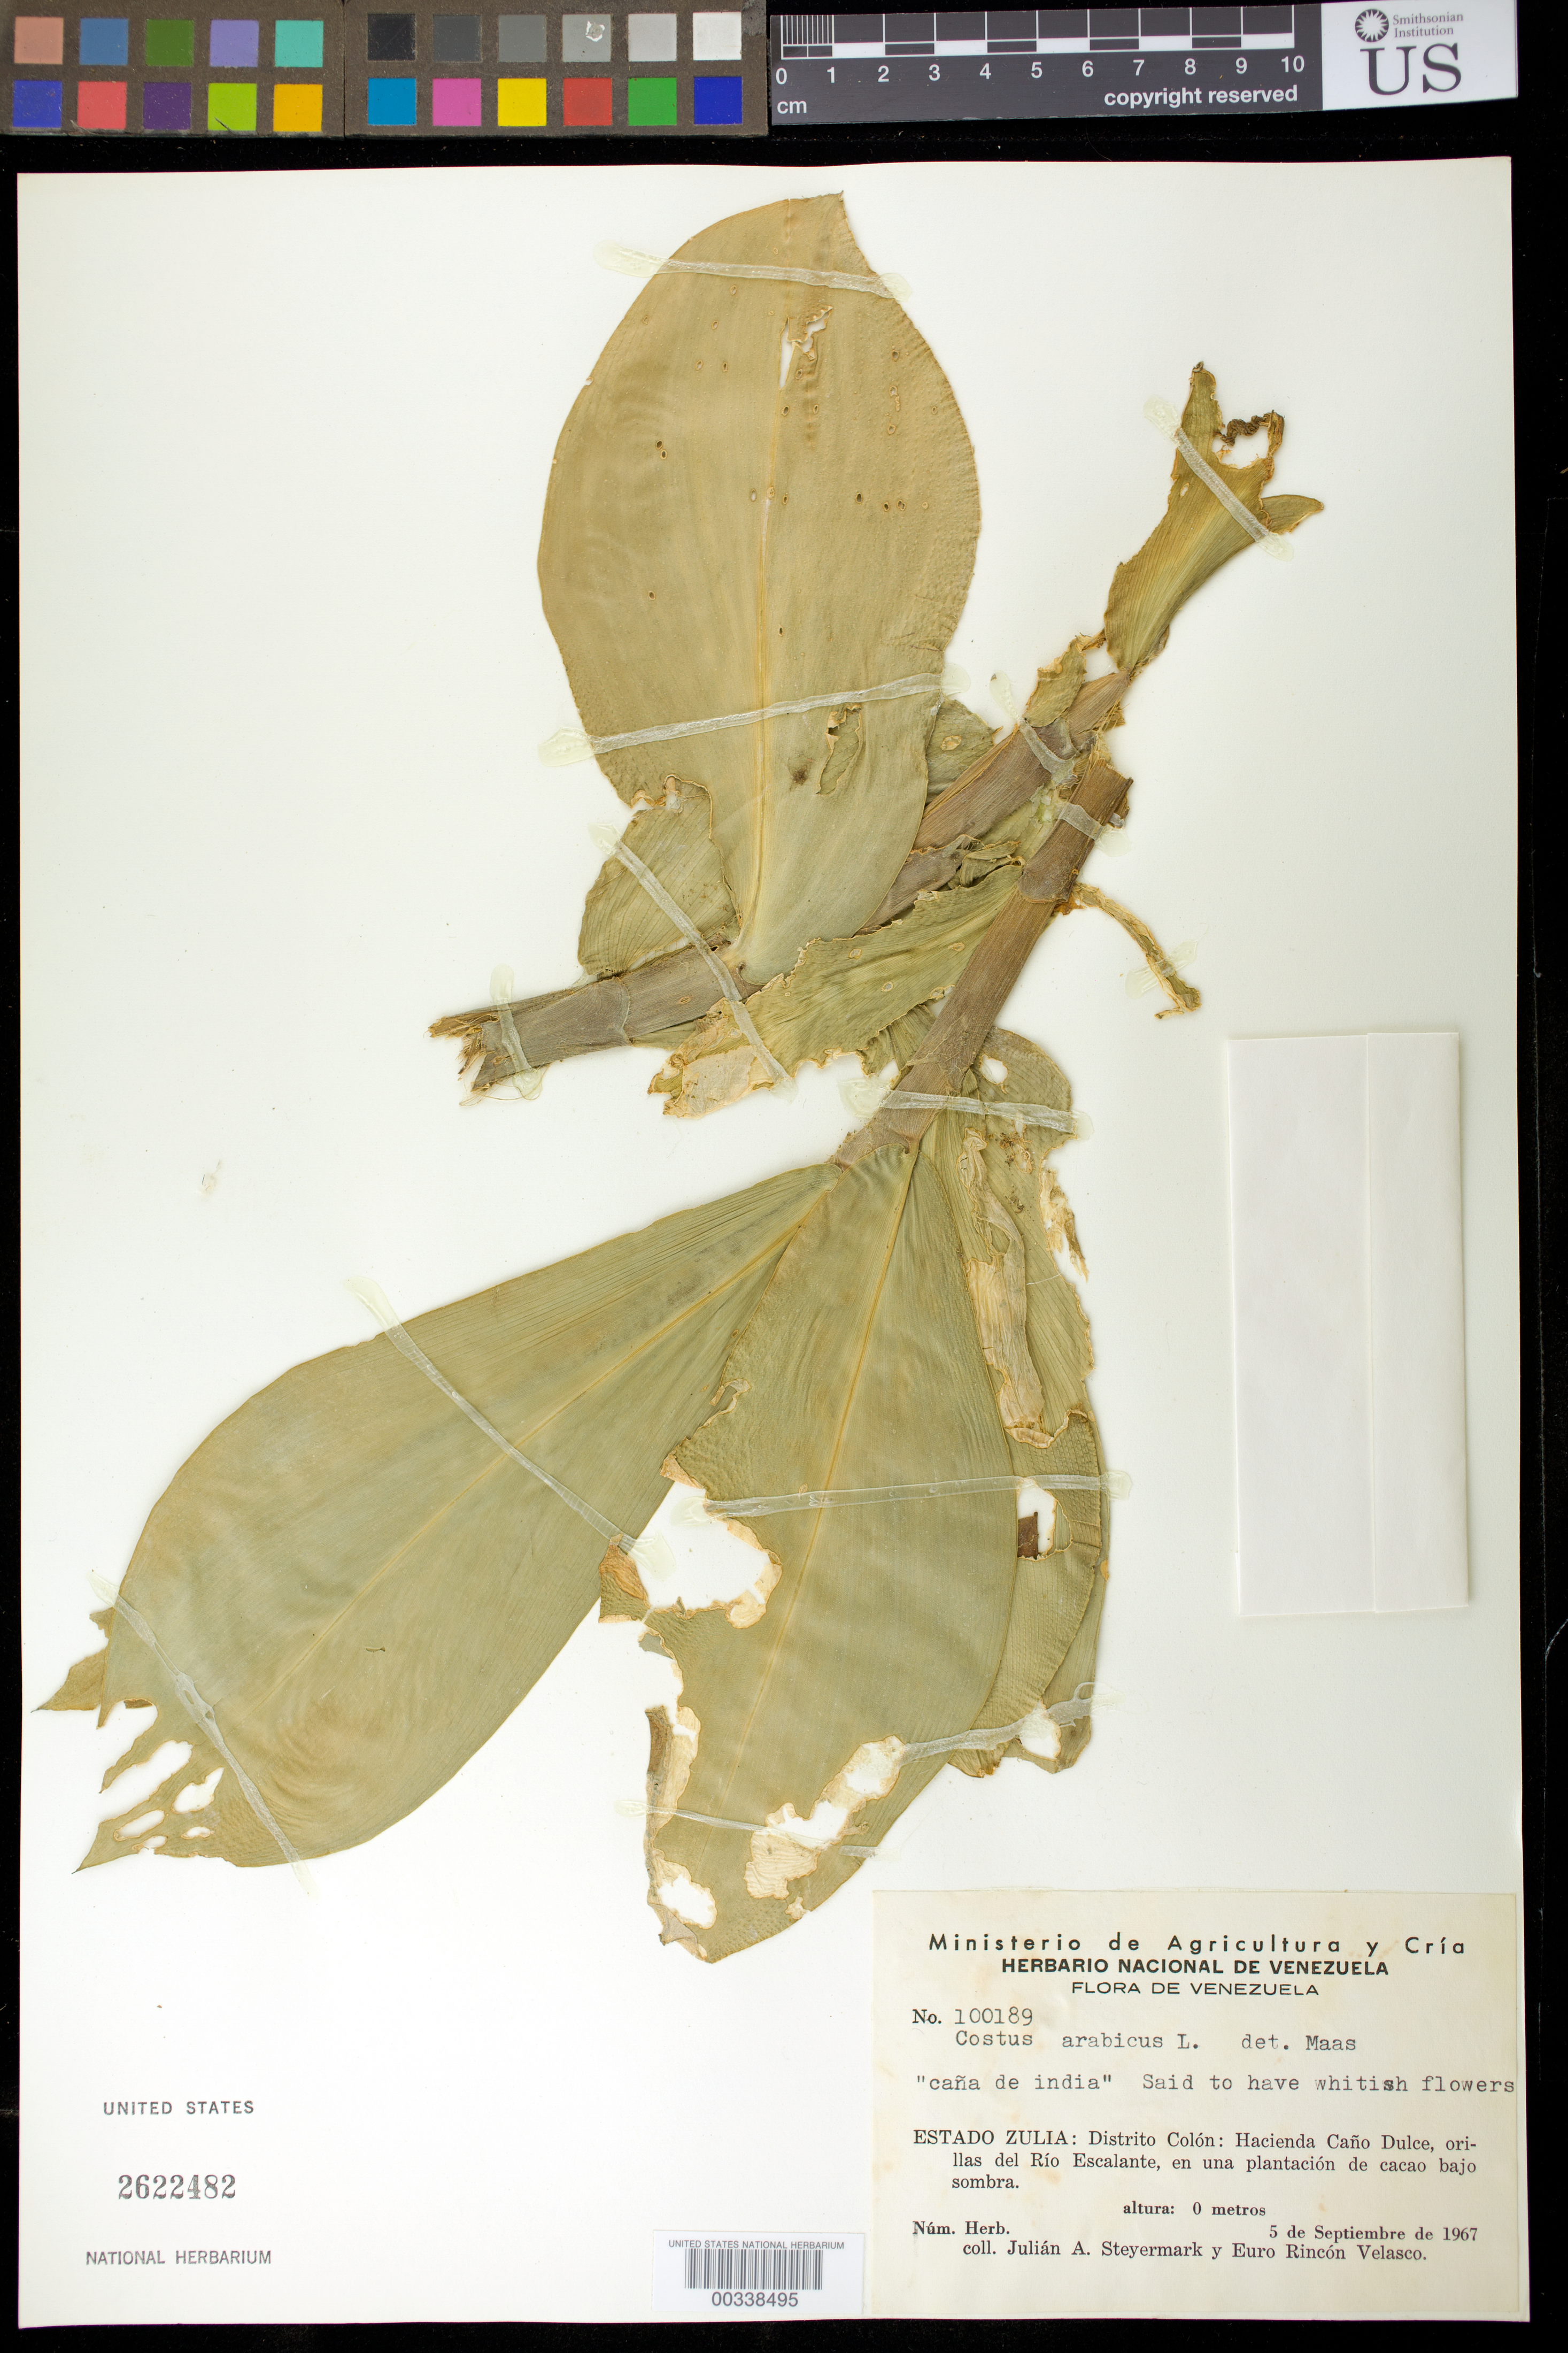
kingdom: Plantae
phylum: Tracheophyta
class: Liliopsida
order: Zingiberales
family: Costaceae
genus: Costus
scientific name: Costus arabicus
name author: L.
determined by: Maas, Paul J. M.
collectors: J. Steyermark & E. Velasco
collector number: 100189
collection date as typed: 05 Sep 1967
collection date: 1967-09-05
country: Venezuela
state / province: Zulia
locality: Dist colon: hacienda cano dulce, orillas del rio escalante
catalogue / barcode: US 2622482